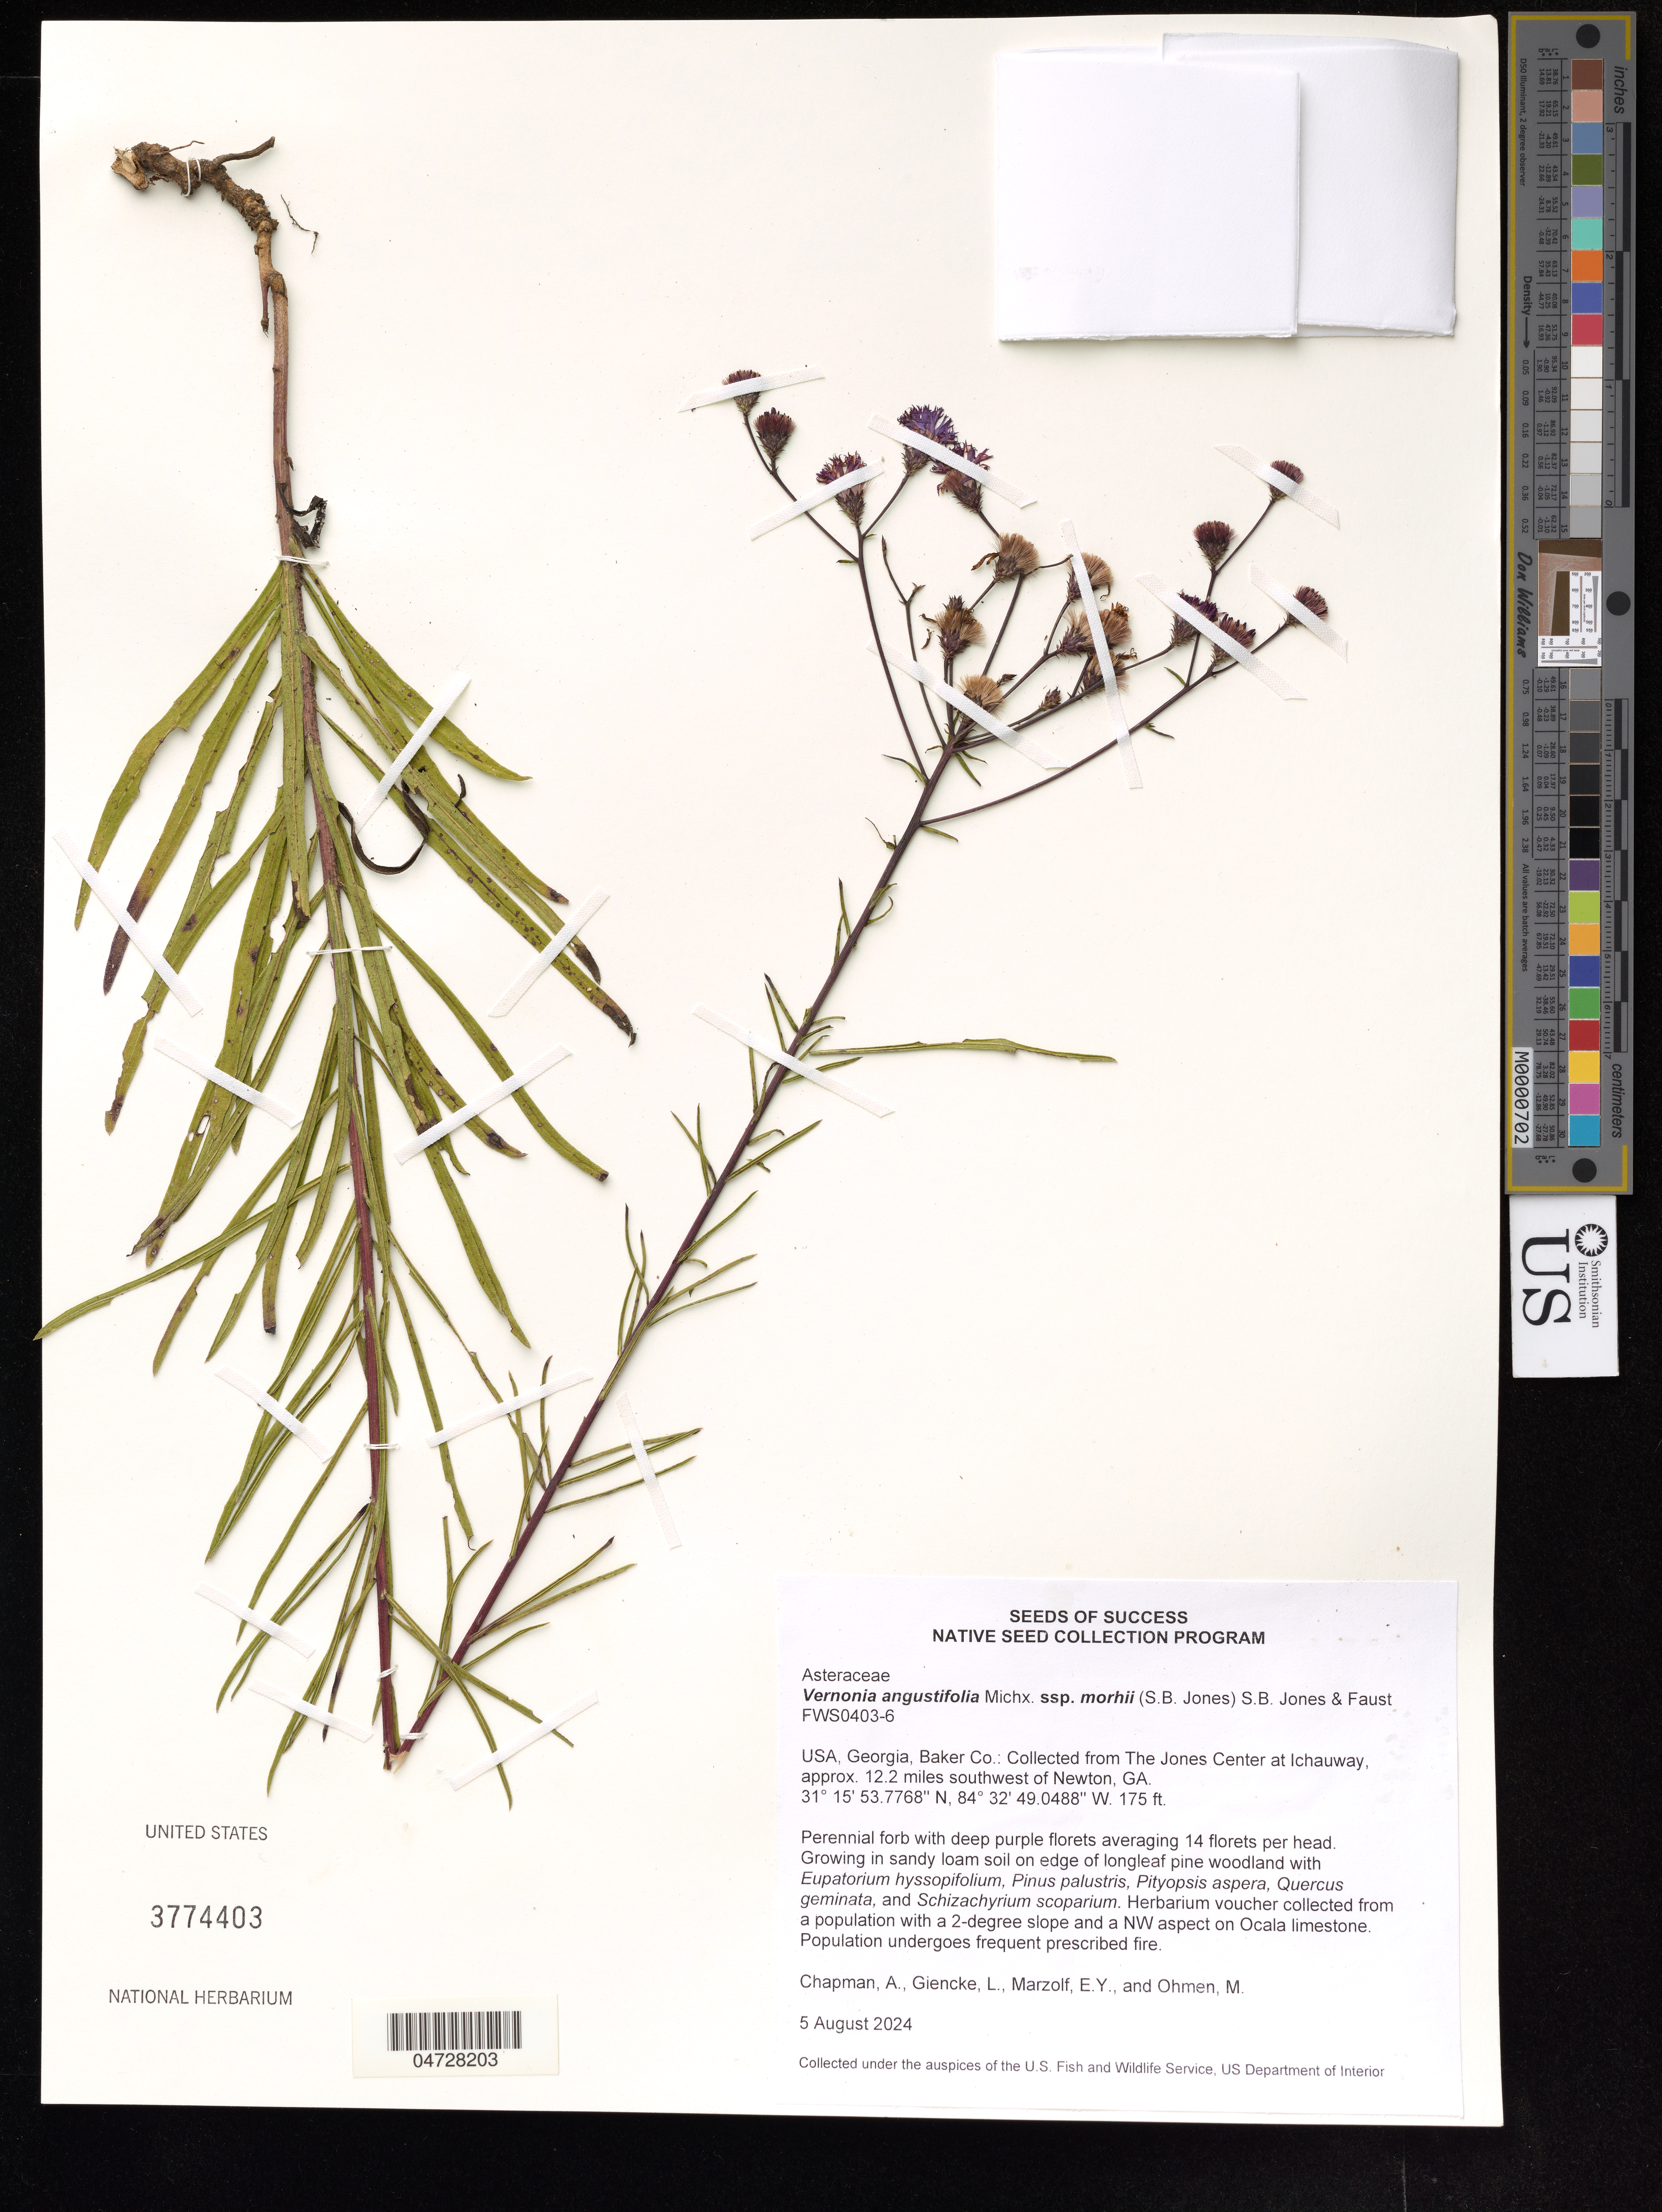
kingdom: Plantae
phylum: Tracheophyta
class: Magnoliopsida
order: Asterales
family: Asteraceae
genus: Vernonia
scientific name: Vernonia angustifolia var. mohrii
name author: S.B. Jones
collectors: A. Chapman & L. Giencke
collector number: FWS0403-6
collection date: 2024-08-05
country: United States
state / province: Georgia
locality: Baker Co.: From The Jones Center at lchauway, approx. 12.2 miles southwest of Newton, GA.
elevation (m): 53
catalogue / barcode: US 3774403